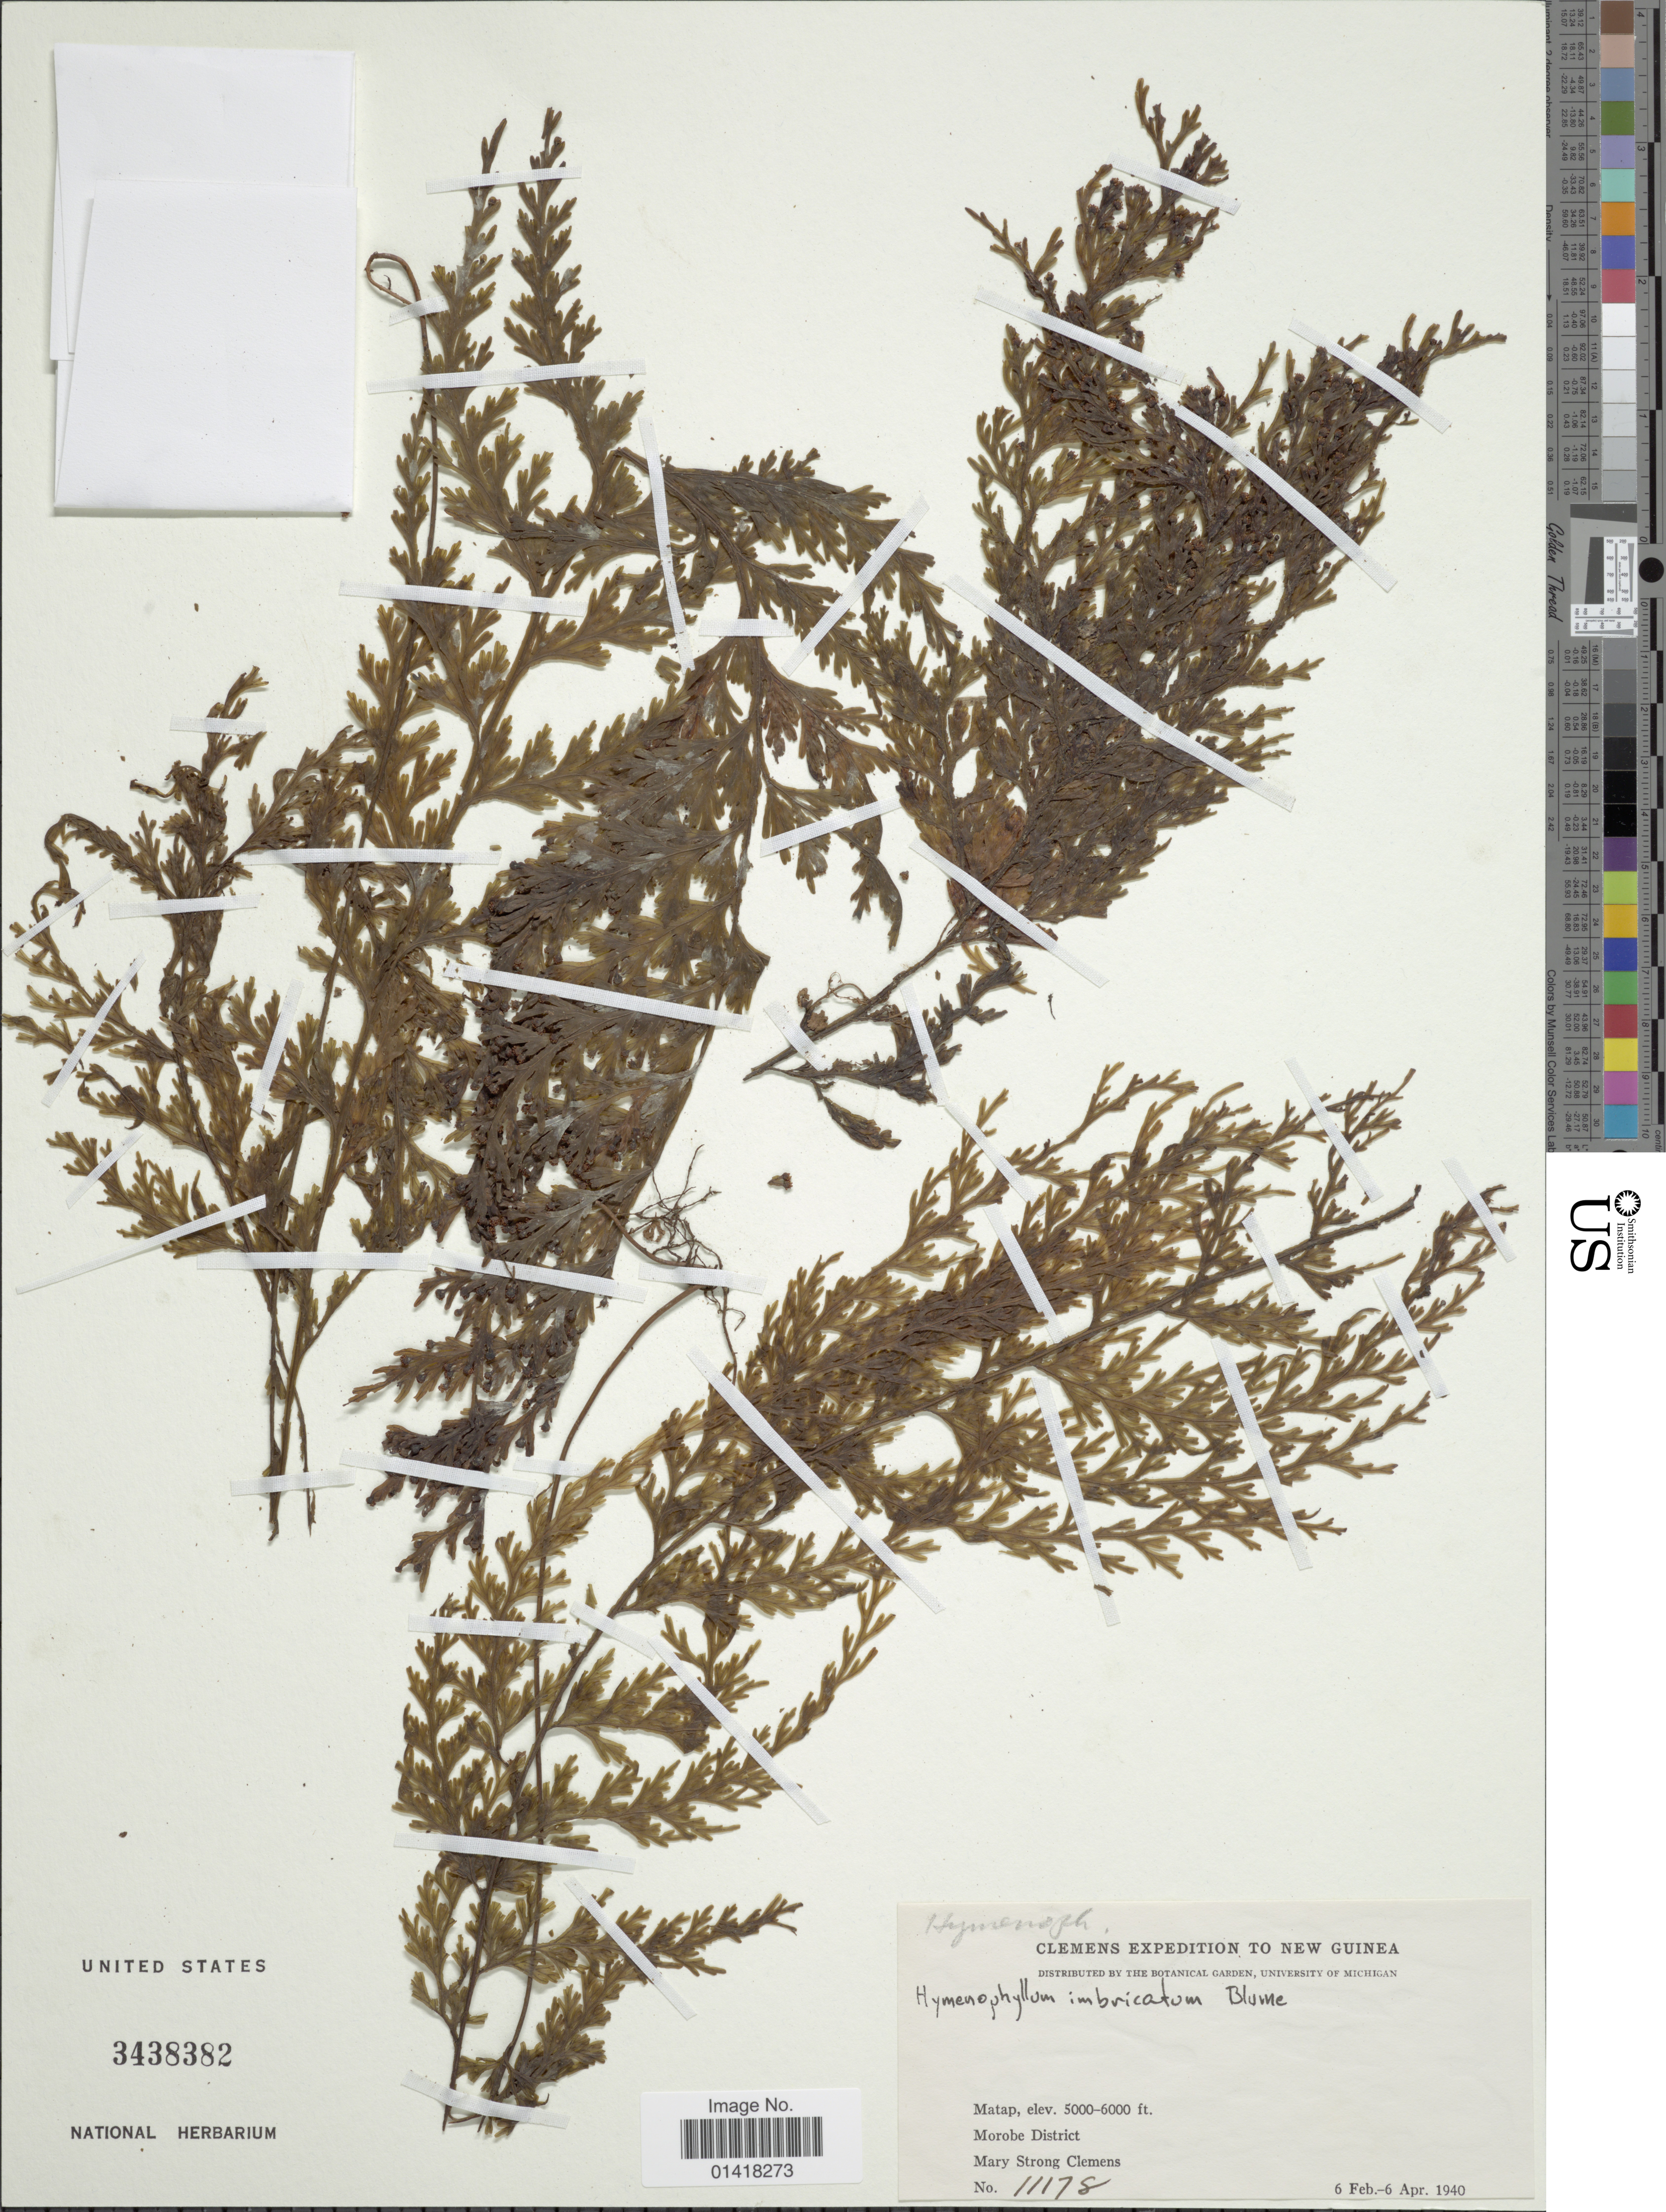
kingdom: Plantae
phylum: Tracheophyta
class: Polypodiopsida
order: Hymenophyllales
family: Hymenophyllaceae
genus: Hymenophyllum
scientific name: Hymenophyllum imbricatum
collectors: M. S. Clemens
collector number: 11178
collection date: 1940-02-06/1940-04-06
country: Papua New Guinea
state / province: Morobe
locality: Matap, Morobe District, New Guinea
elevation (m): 1524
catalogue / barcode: US 3438382